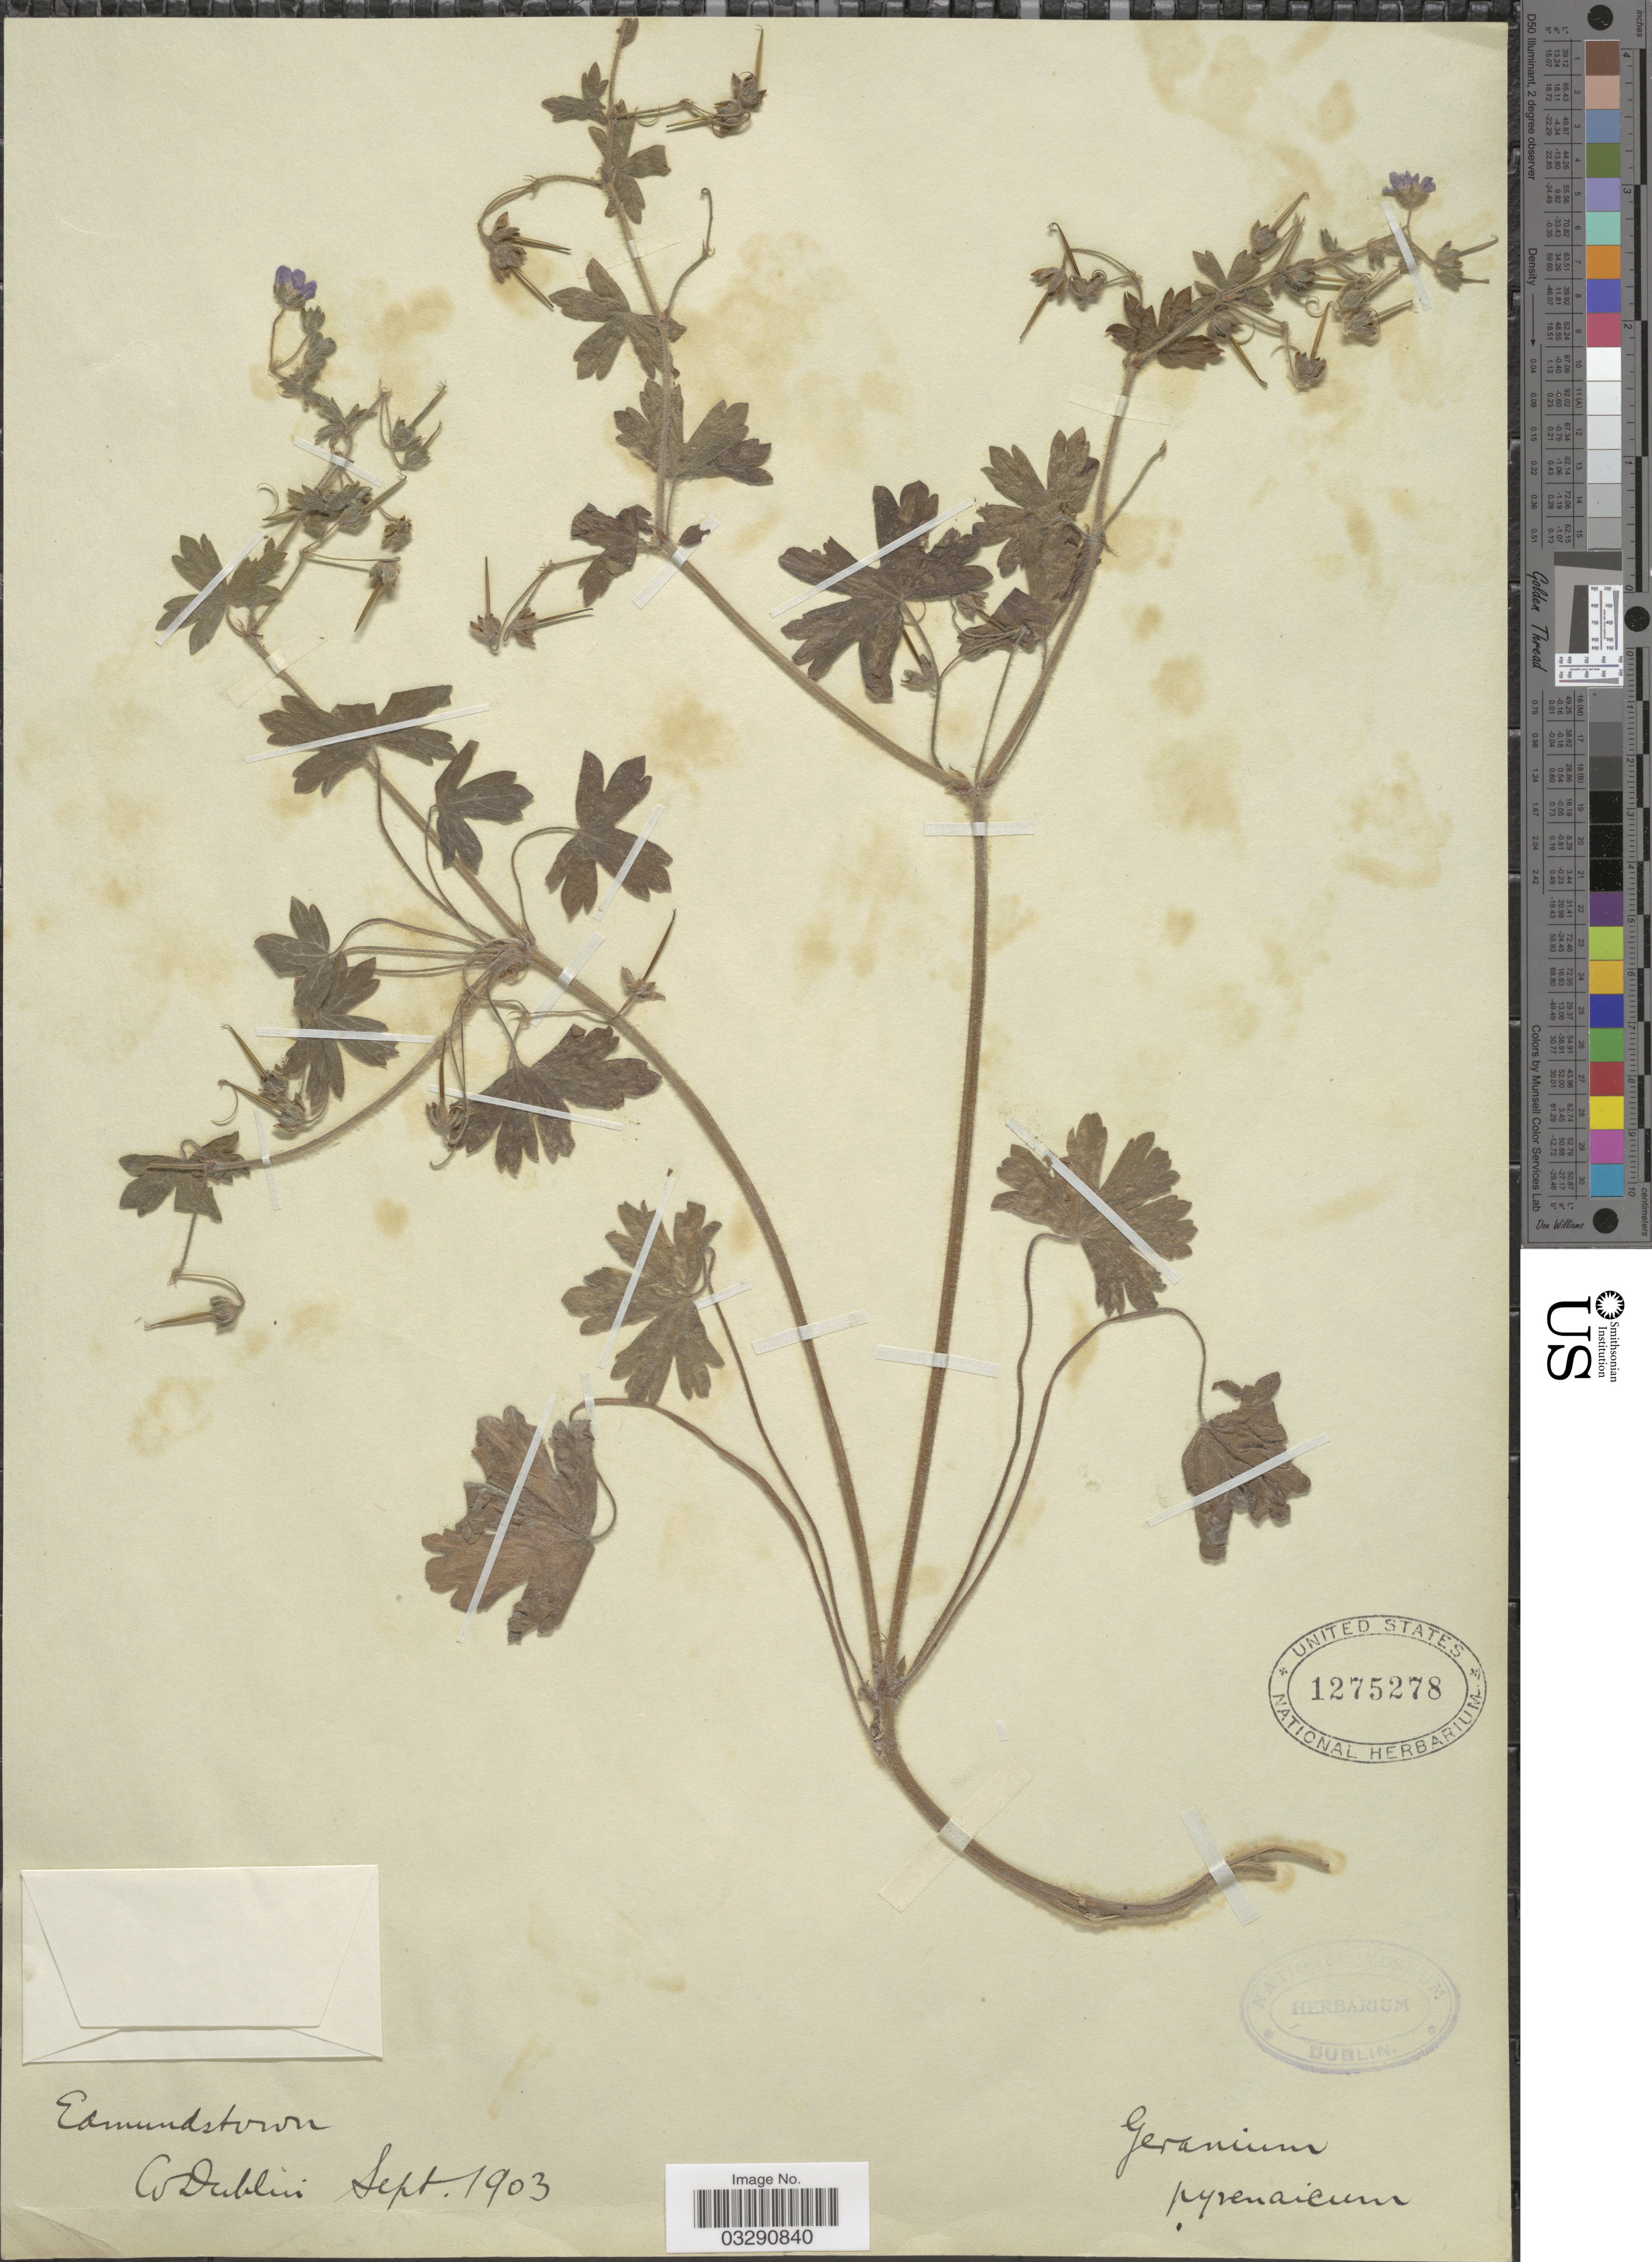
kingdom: Plantae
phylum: Tracheophyta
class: Magnoliopsida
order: Geraniales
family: Geraniaceae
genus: Geranium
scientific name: Geranium pyrenaicum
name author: Burm. f.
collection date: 1903-09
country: Ireland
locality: Edmundstown Co Dublin.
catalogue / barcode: US 1275278